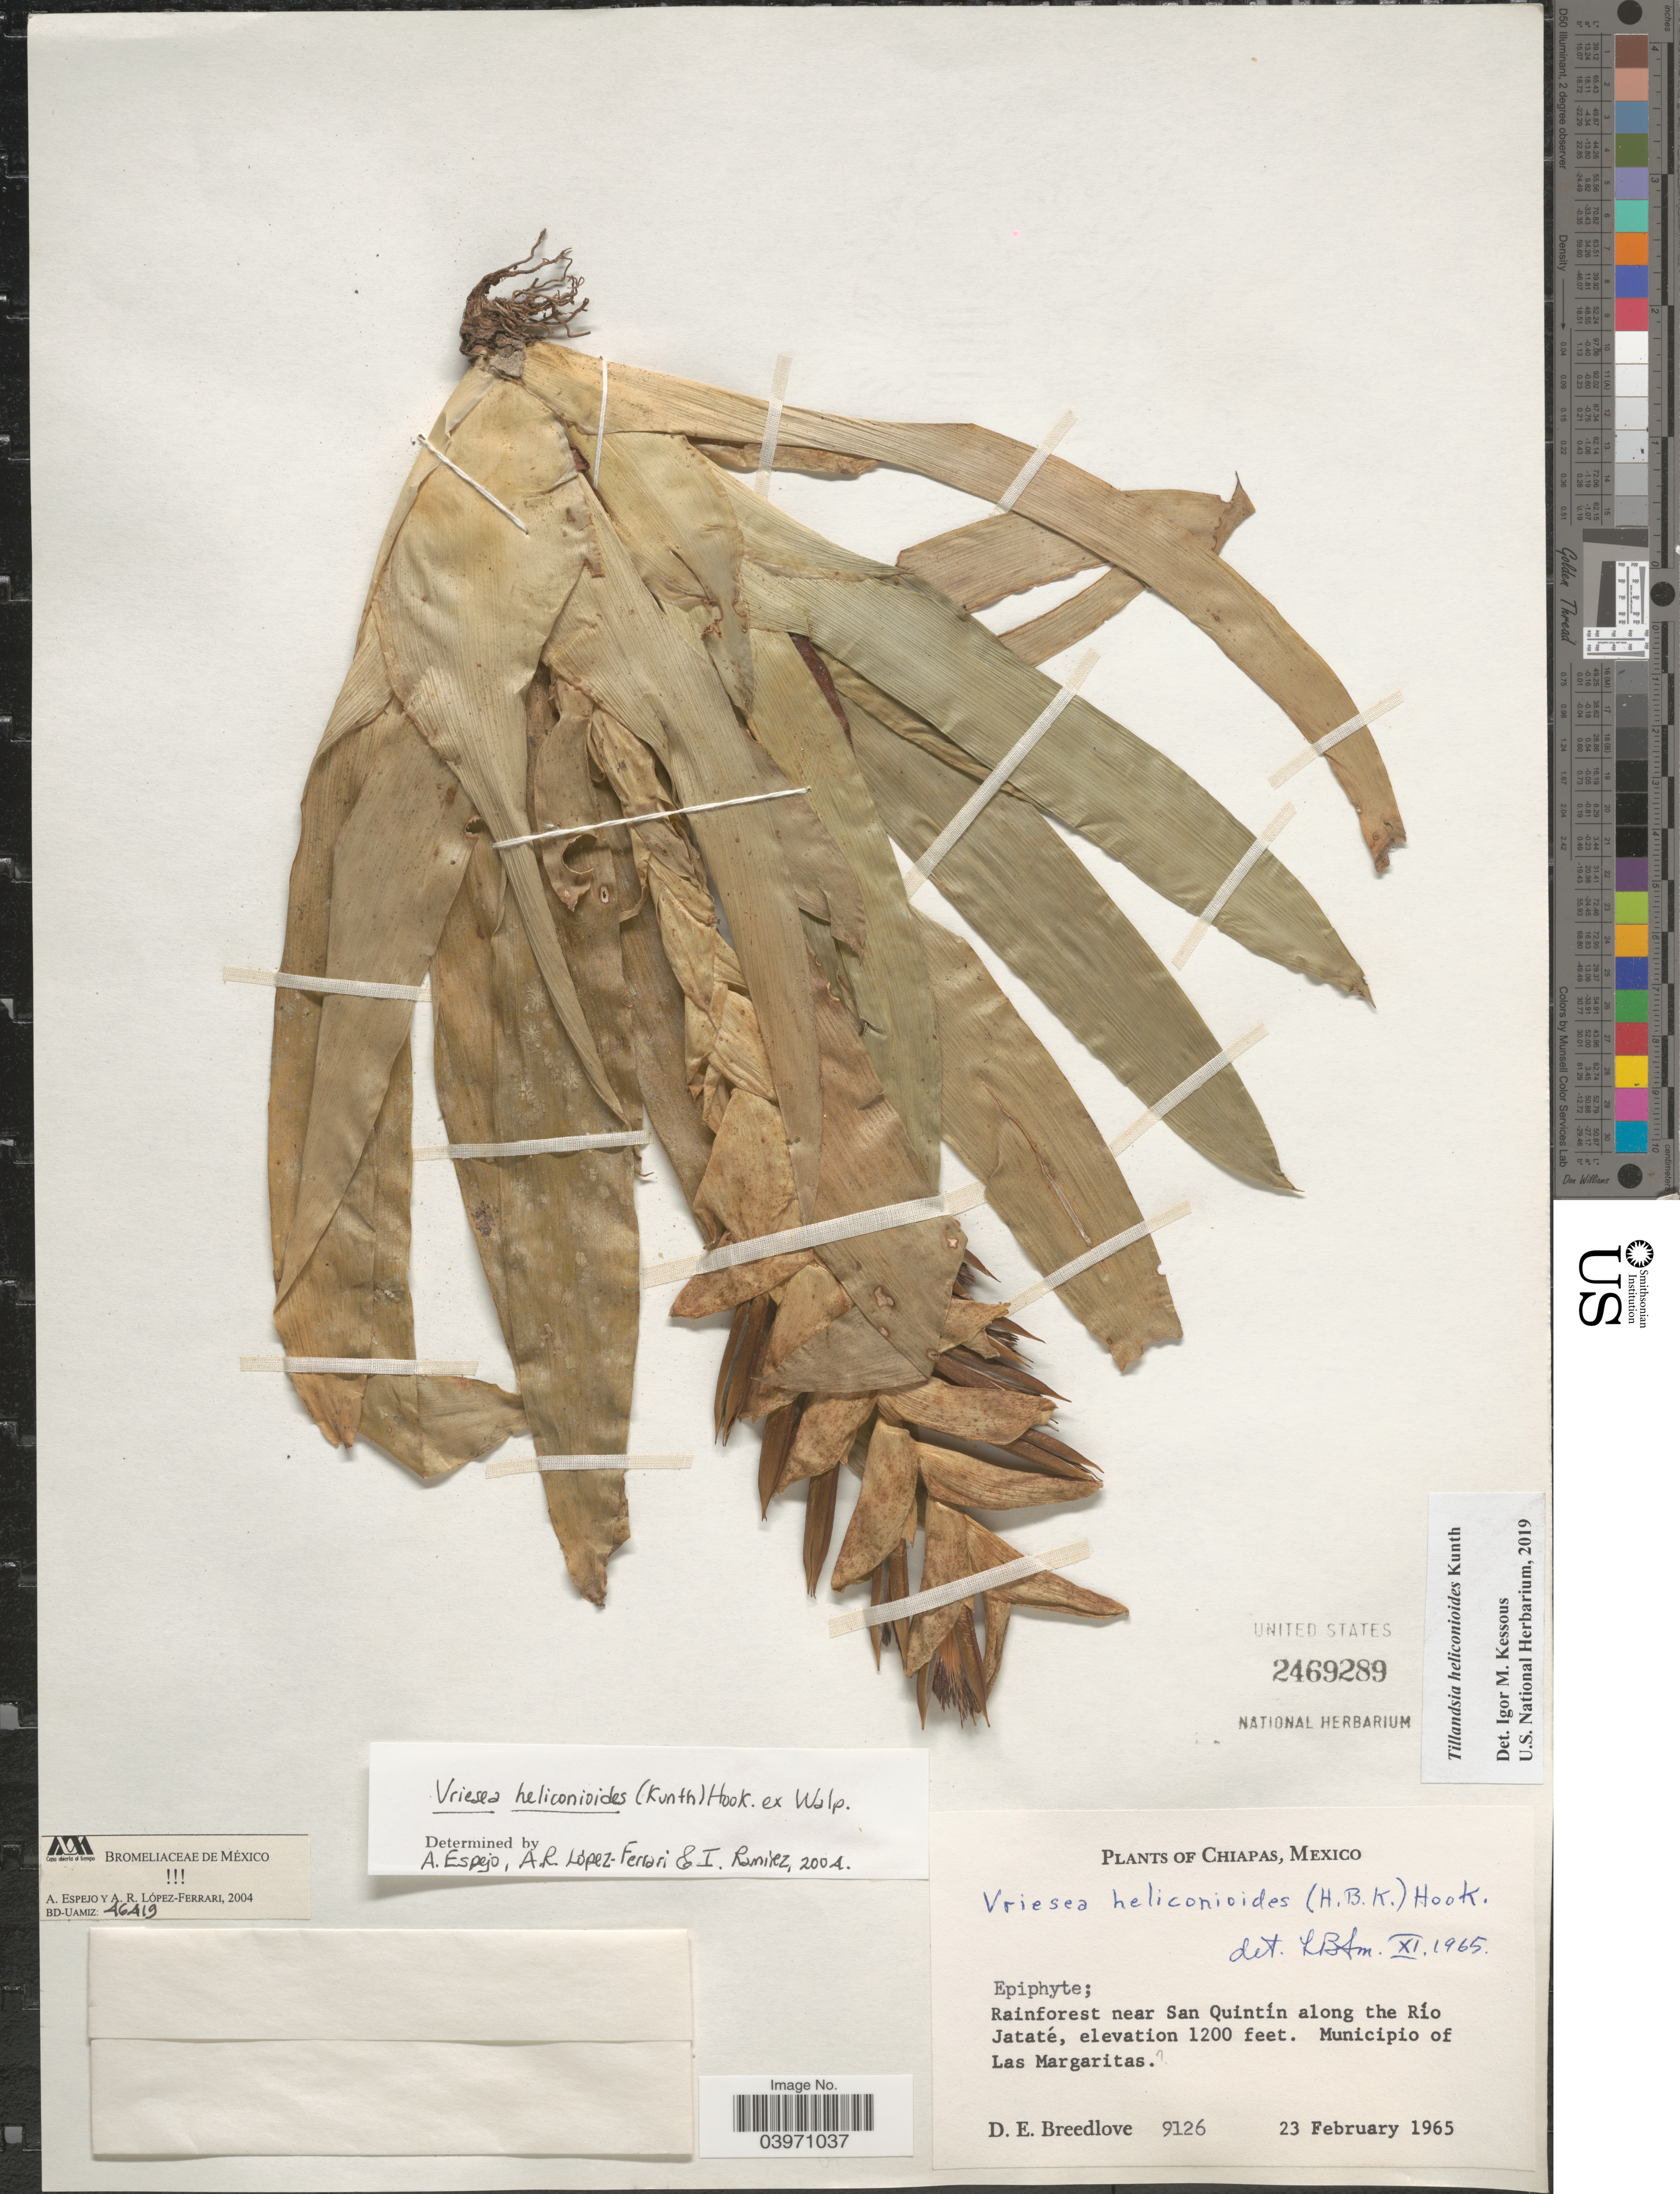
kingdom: Plantae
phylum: Tracheophyta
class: Liliopsida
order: Poales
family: Bromeliaceae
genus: Tillandsia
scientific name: Tillandsia heliconioides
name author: Kunth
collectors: D. E. Breedlove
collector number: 9126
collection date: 1965-02-23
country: Mexico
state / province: Chiapas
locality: Rainforest near San Quintín along the Río Jataté. Municipio of Las Margaritas.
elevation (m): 366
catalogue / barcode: US 2469289